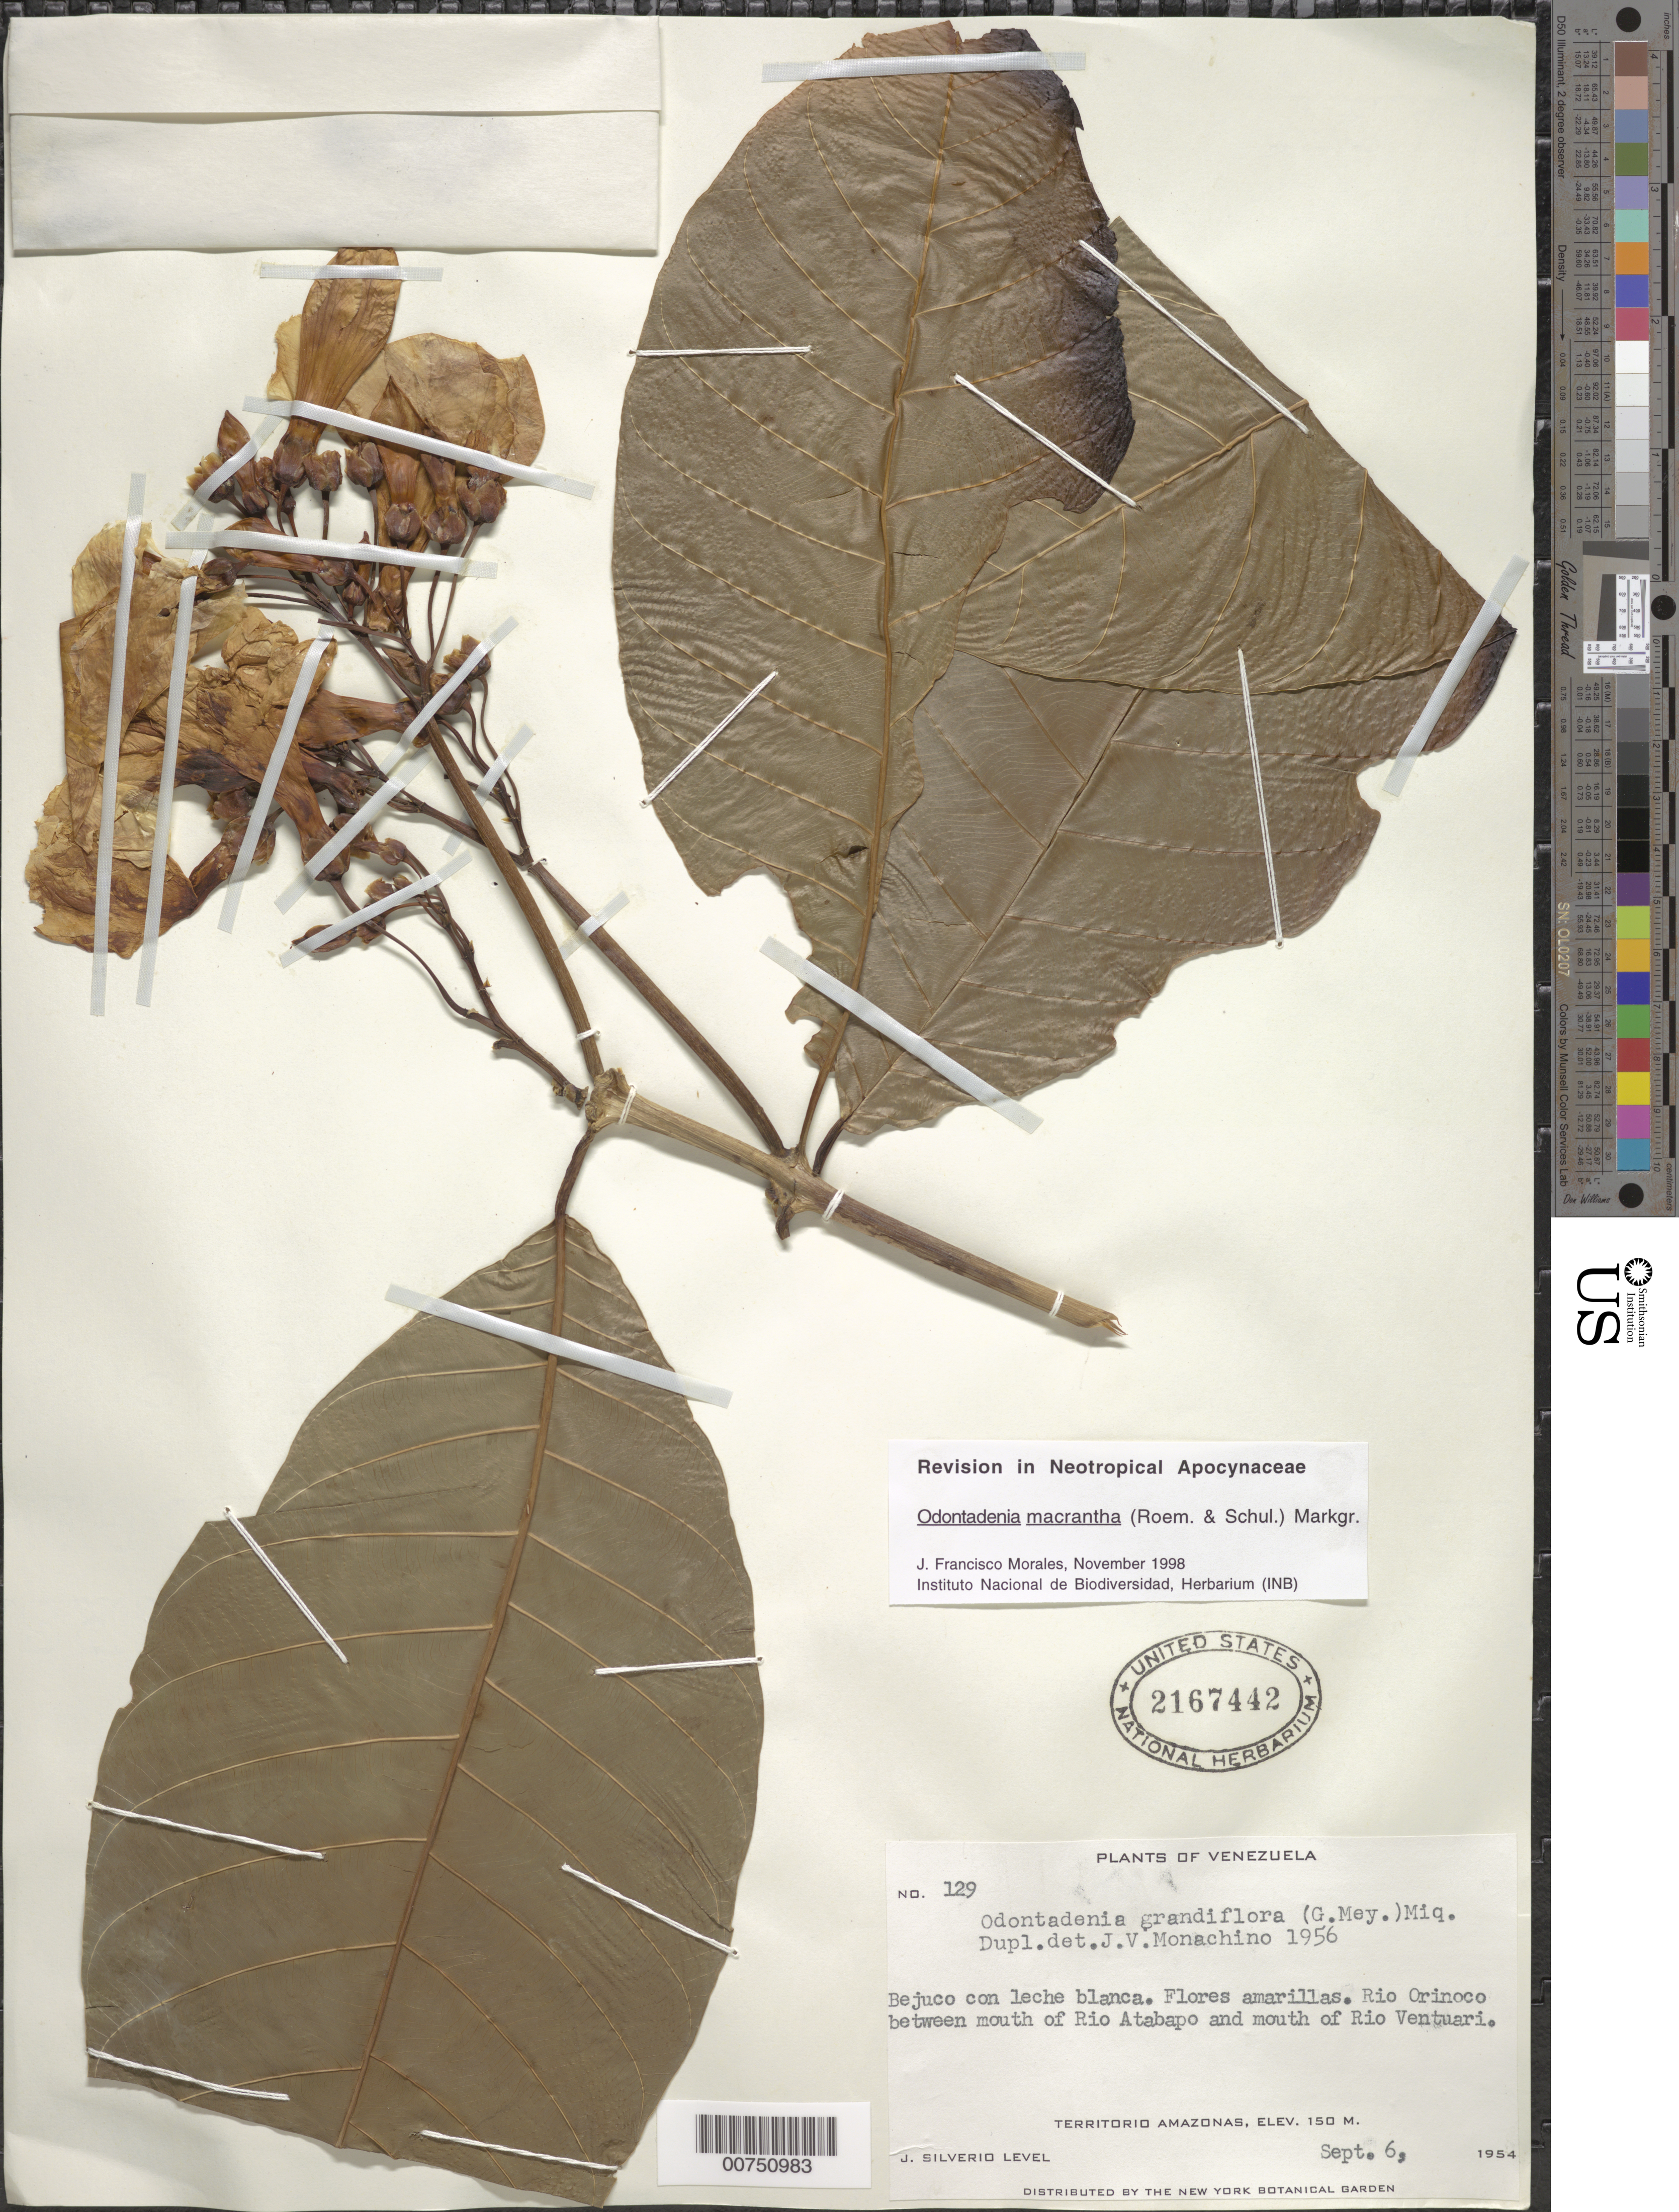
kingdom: Plantae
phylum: Tracheophyta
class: Magnoliopsida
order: Gentianales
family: Apocynaceae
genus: Odontadenia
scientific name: Odontadenia macrantha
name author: (Roem. & Schult.) Markgr.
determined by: Morales, J. F.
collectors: J. Silverio L.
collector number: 129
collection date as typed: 6-Sep-54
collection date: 1954-09-06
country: Venezuela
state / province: Amazonas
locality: Río Orinoco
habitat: Between mouth of Rio Atabapo and mouth of Rio Ventuari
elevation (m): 150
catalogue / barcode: US 2167442